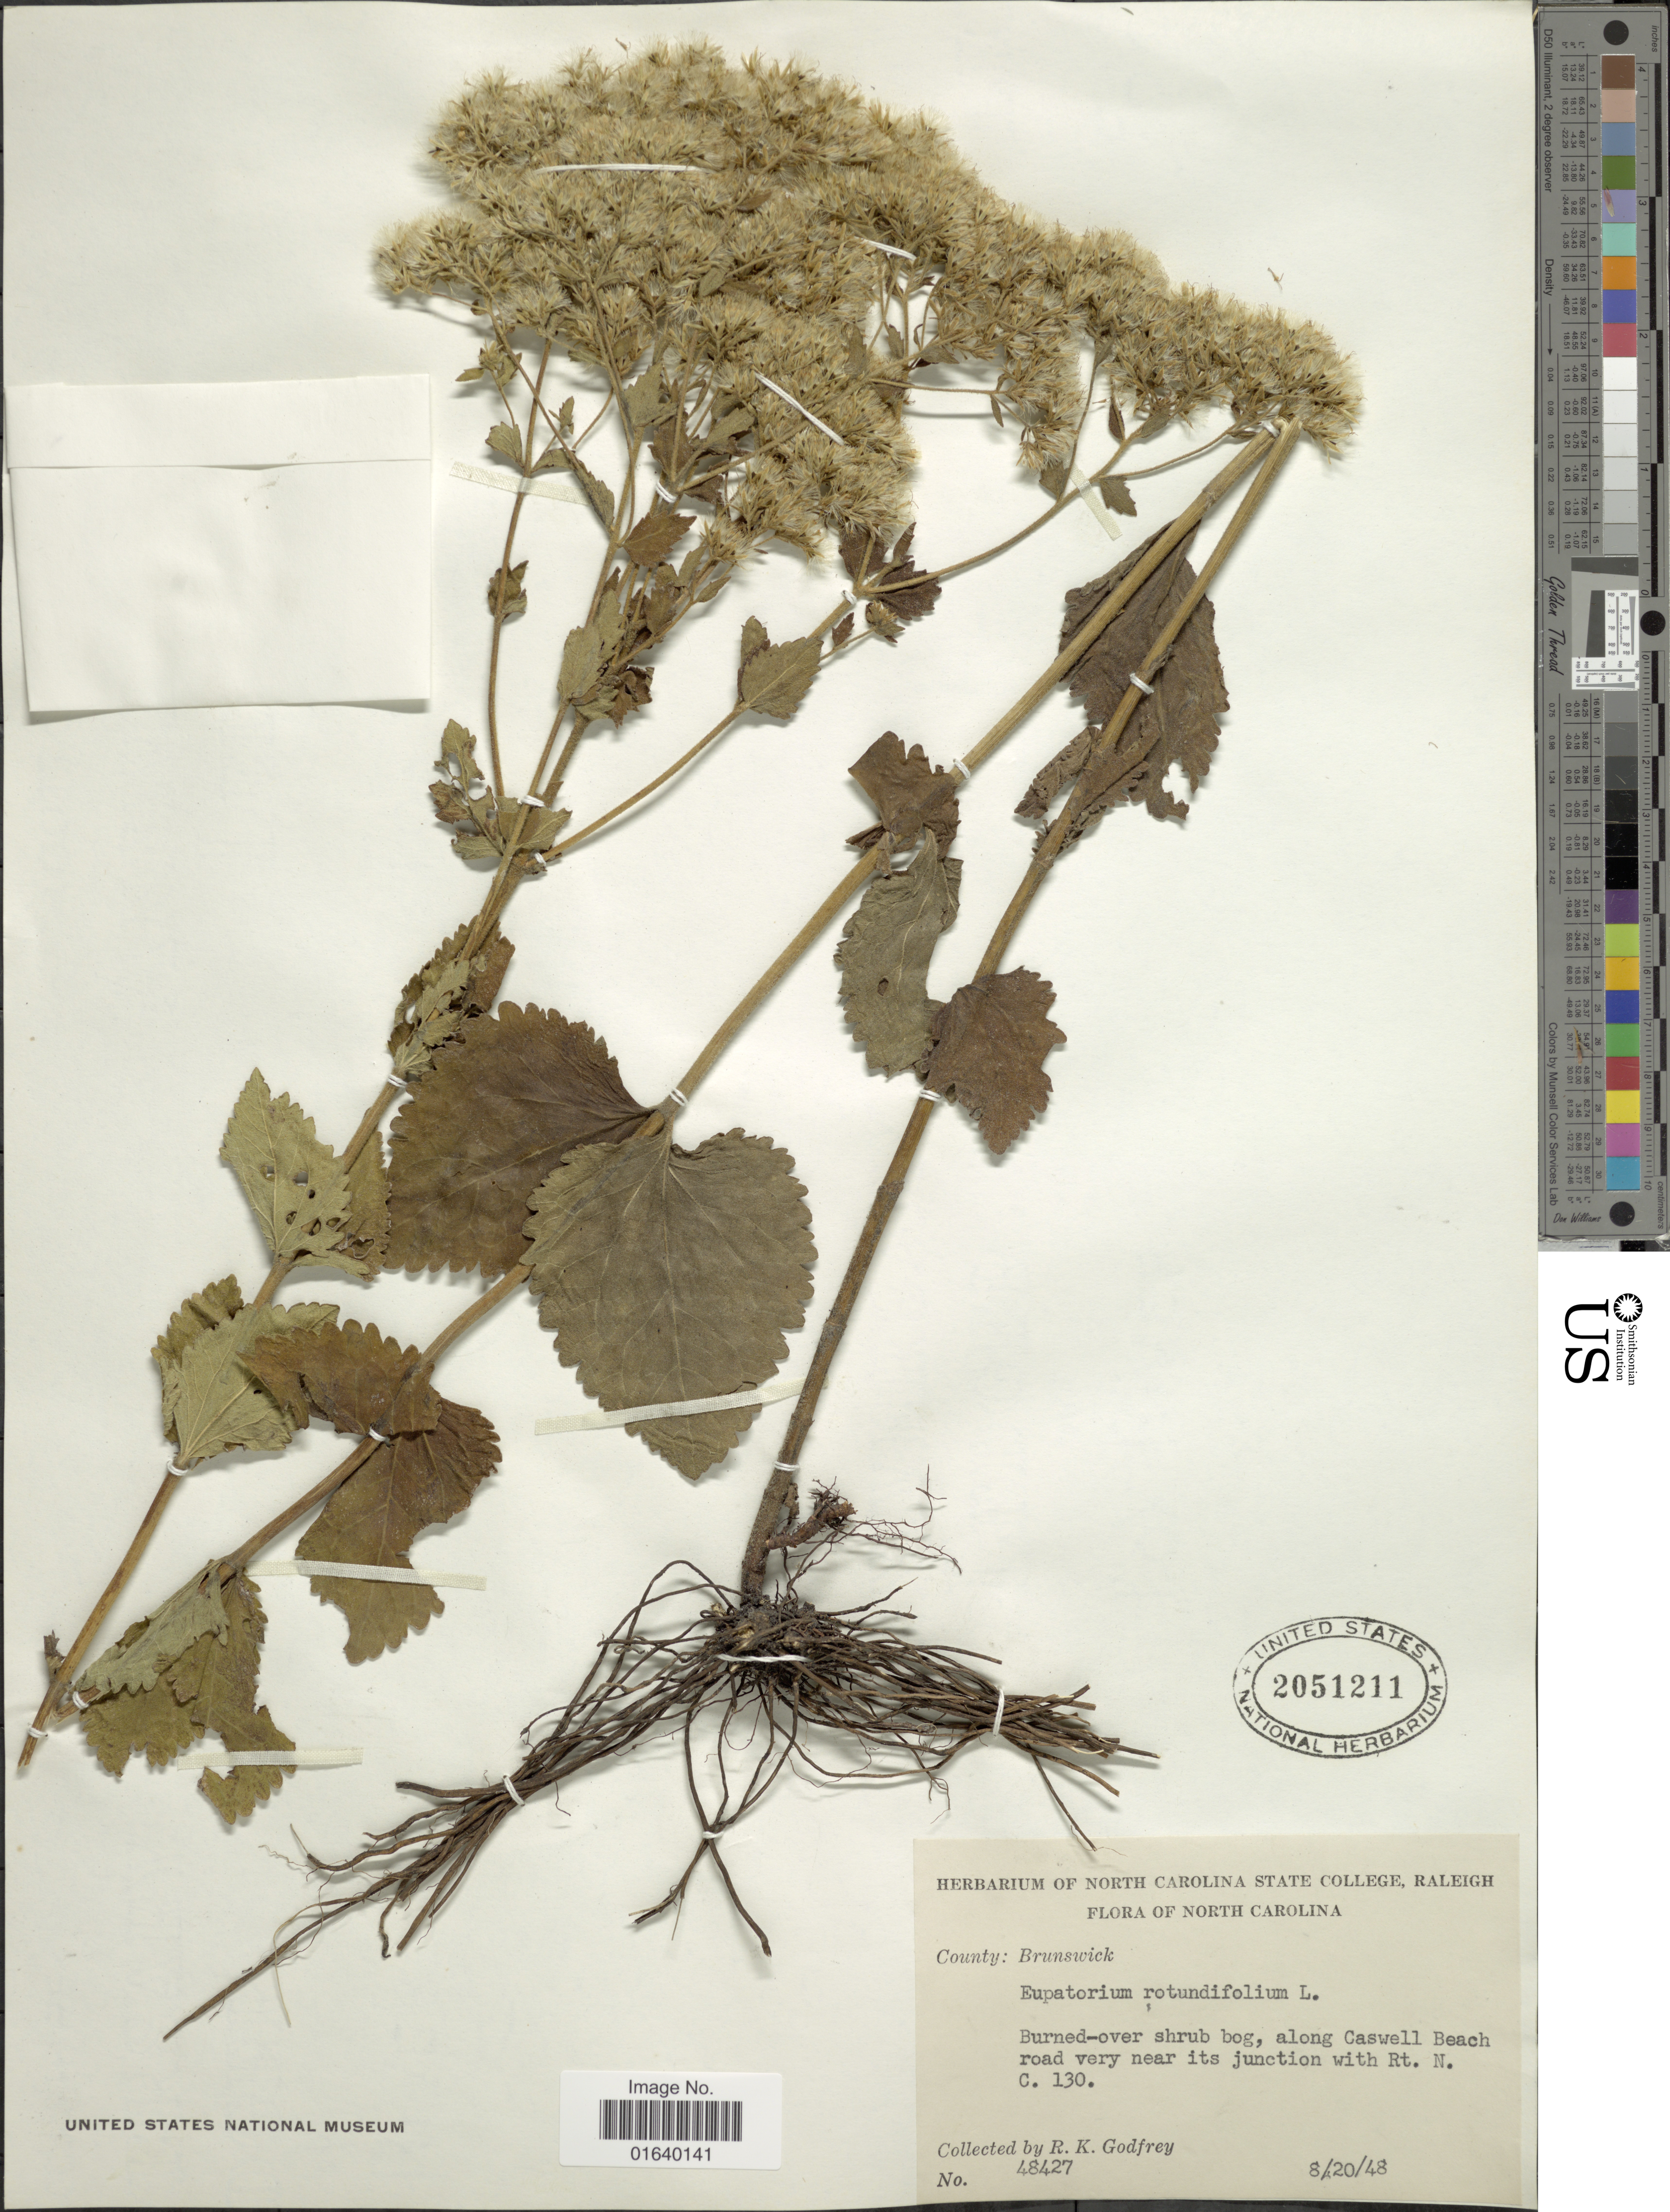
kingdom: Plantae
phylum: Tracheophyta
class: Magnoliopsida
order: Asterales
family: Asteraceae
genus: Eupatorium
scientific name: Eupatorium rotundifolium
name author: L.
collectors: R. K. Godfrey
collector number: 48427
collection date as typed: Transcribed d/m/y: 20/8/48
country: United States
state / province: North Carolina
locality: County: Brusnwick, Burned-over shrub bog, along Caswell Beach road very near its junction with Rt. N. C. 130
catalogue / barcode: US 2051211